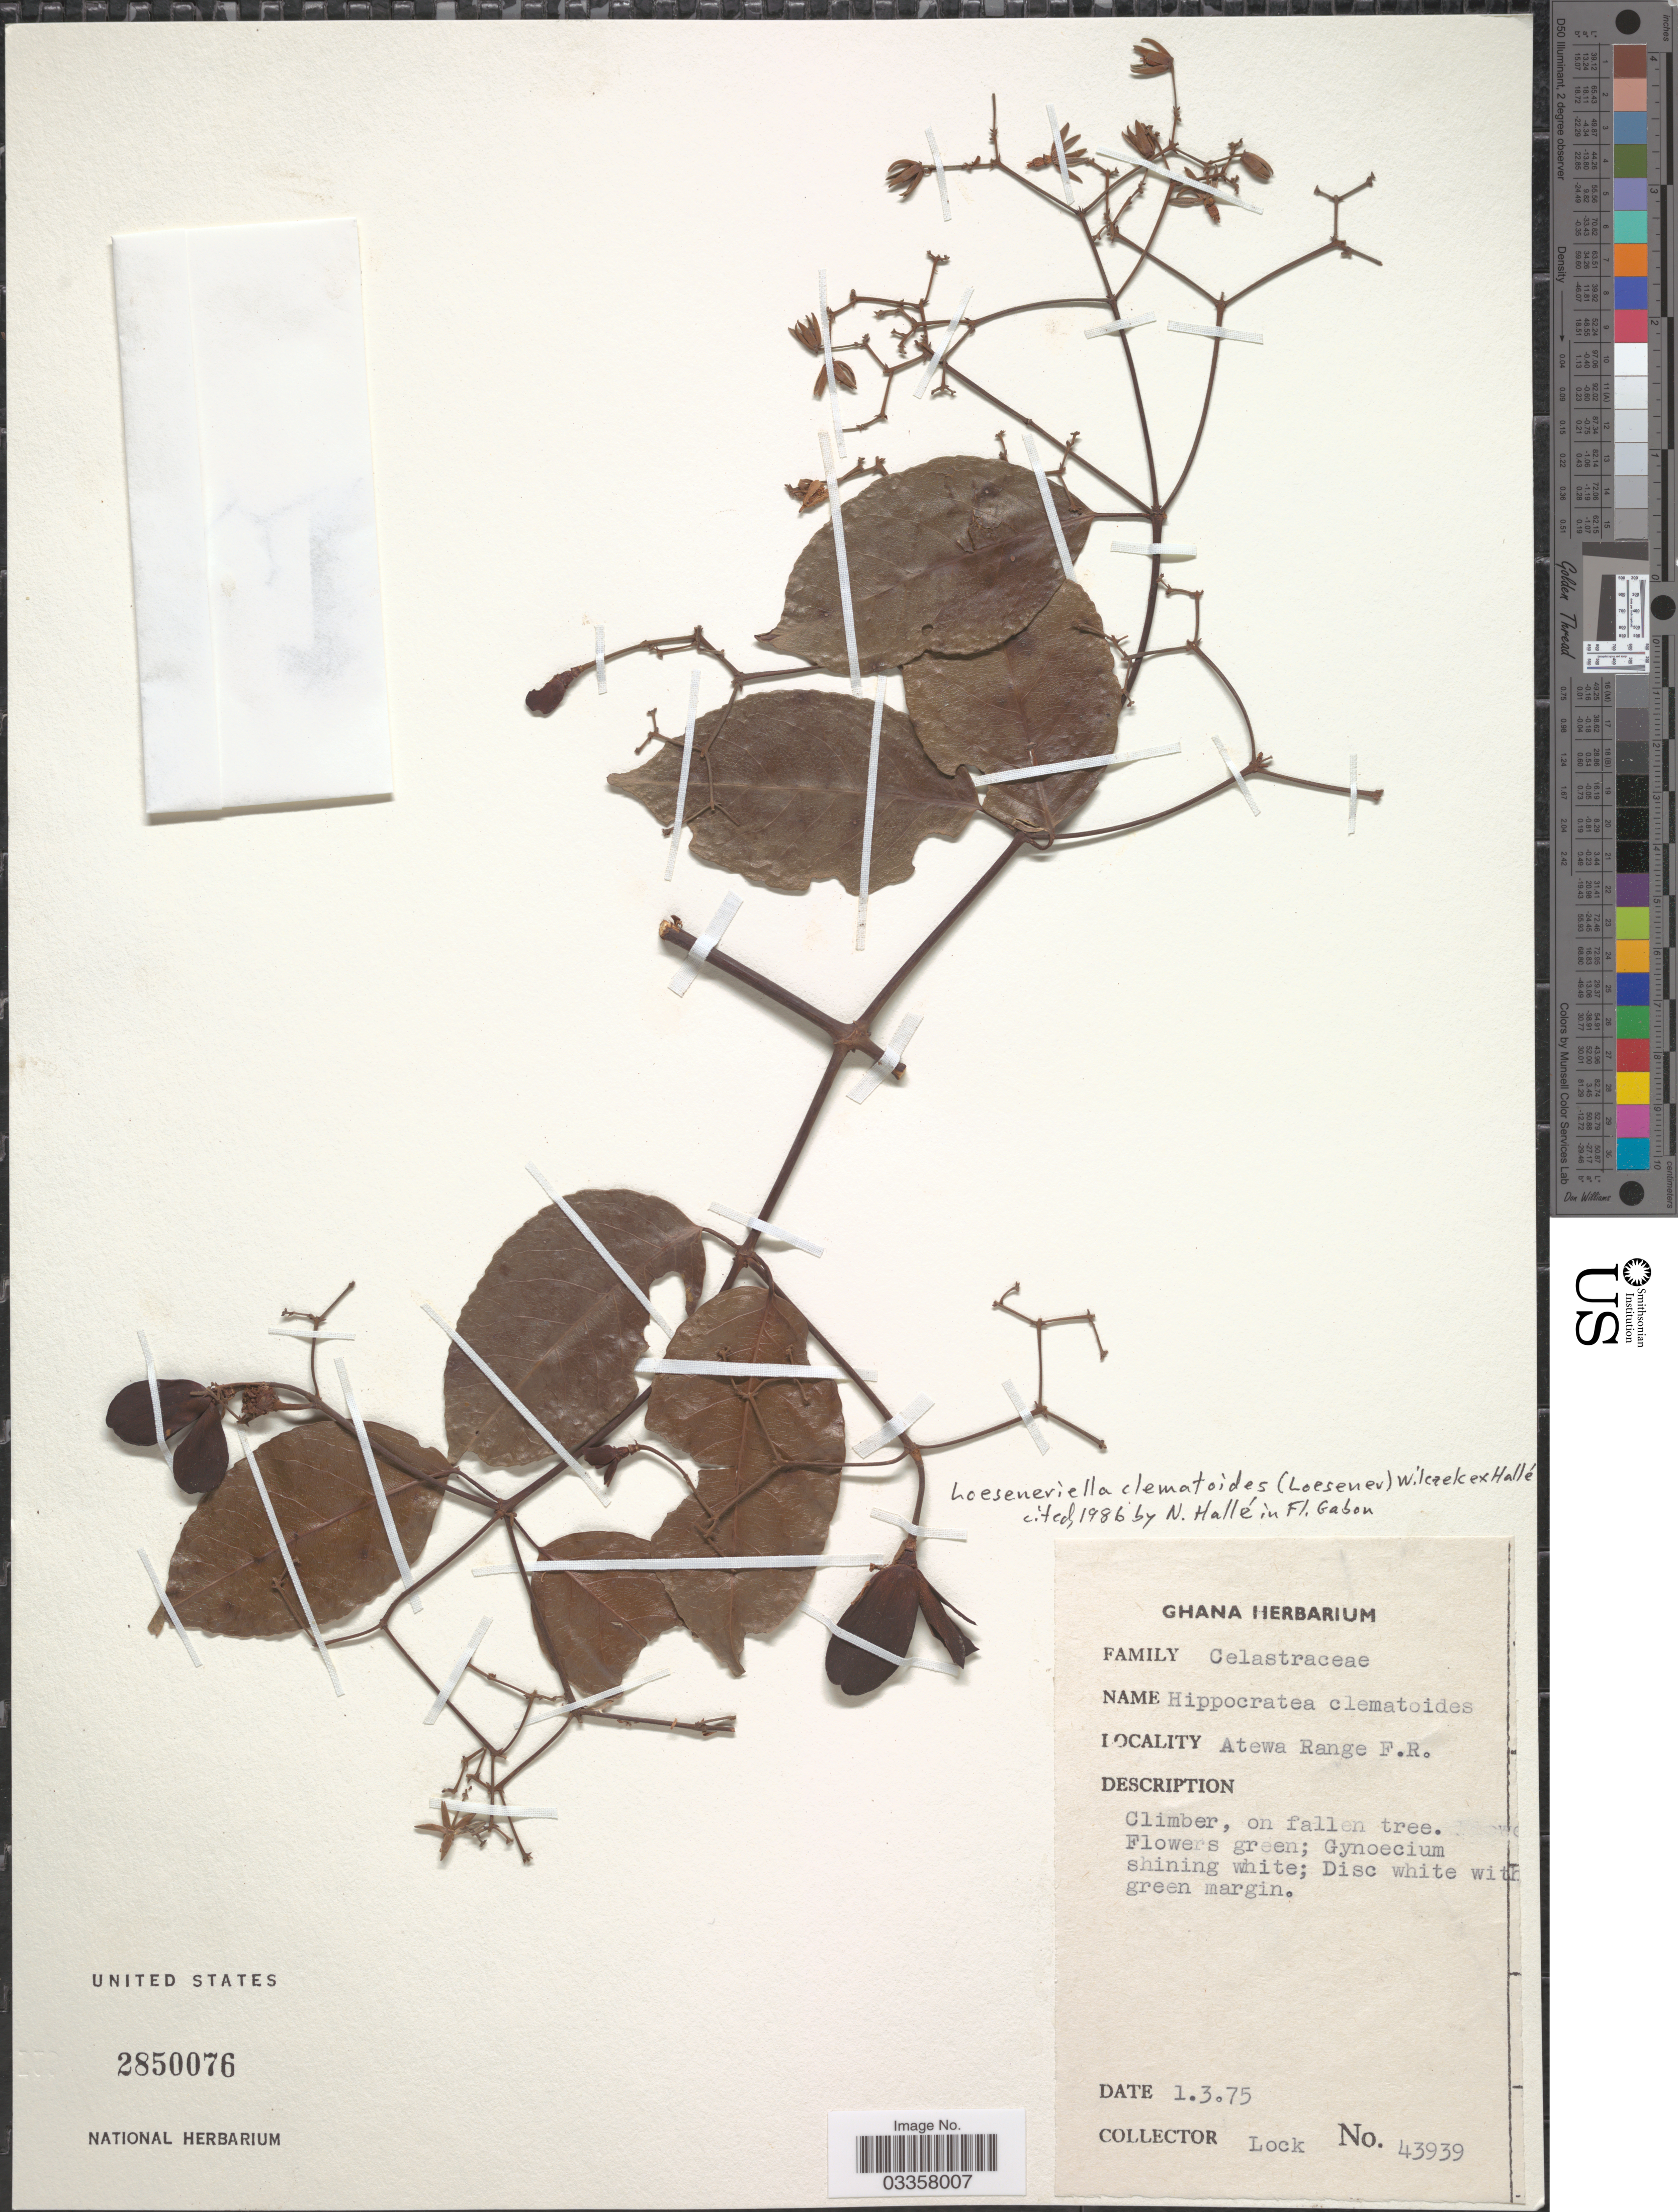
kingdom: Plantae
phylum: Tracheophyta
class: Magnoliopsida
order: Celastrales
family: Celastraceae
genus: Loeseneriella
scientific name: Loeseneriella clematoides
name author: (Loes.) R. Wilczek ex N. Hallé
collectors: -. Lock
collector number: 43939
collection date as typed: Transcribed d/m/y: 1/3/75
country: Ghana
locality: Atewa Range F.R.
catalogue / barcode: US 2850076